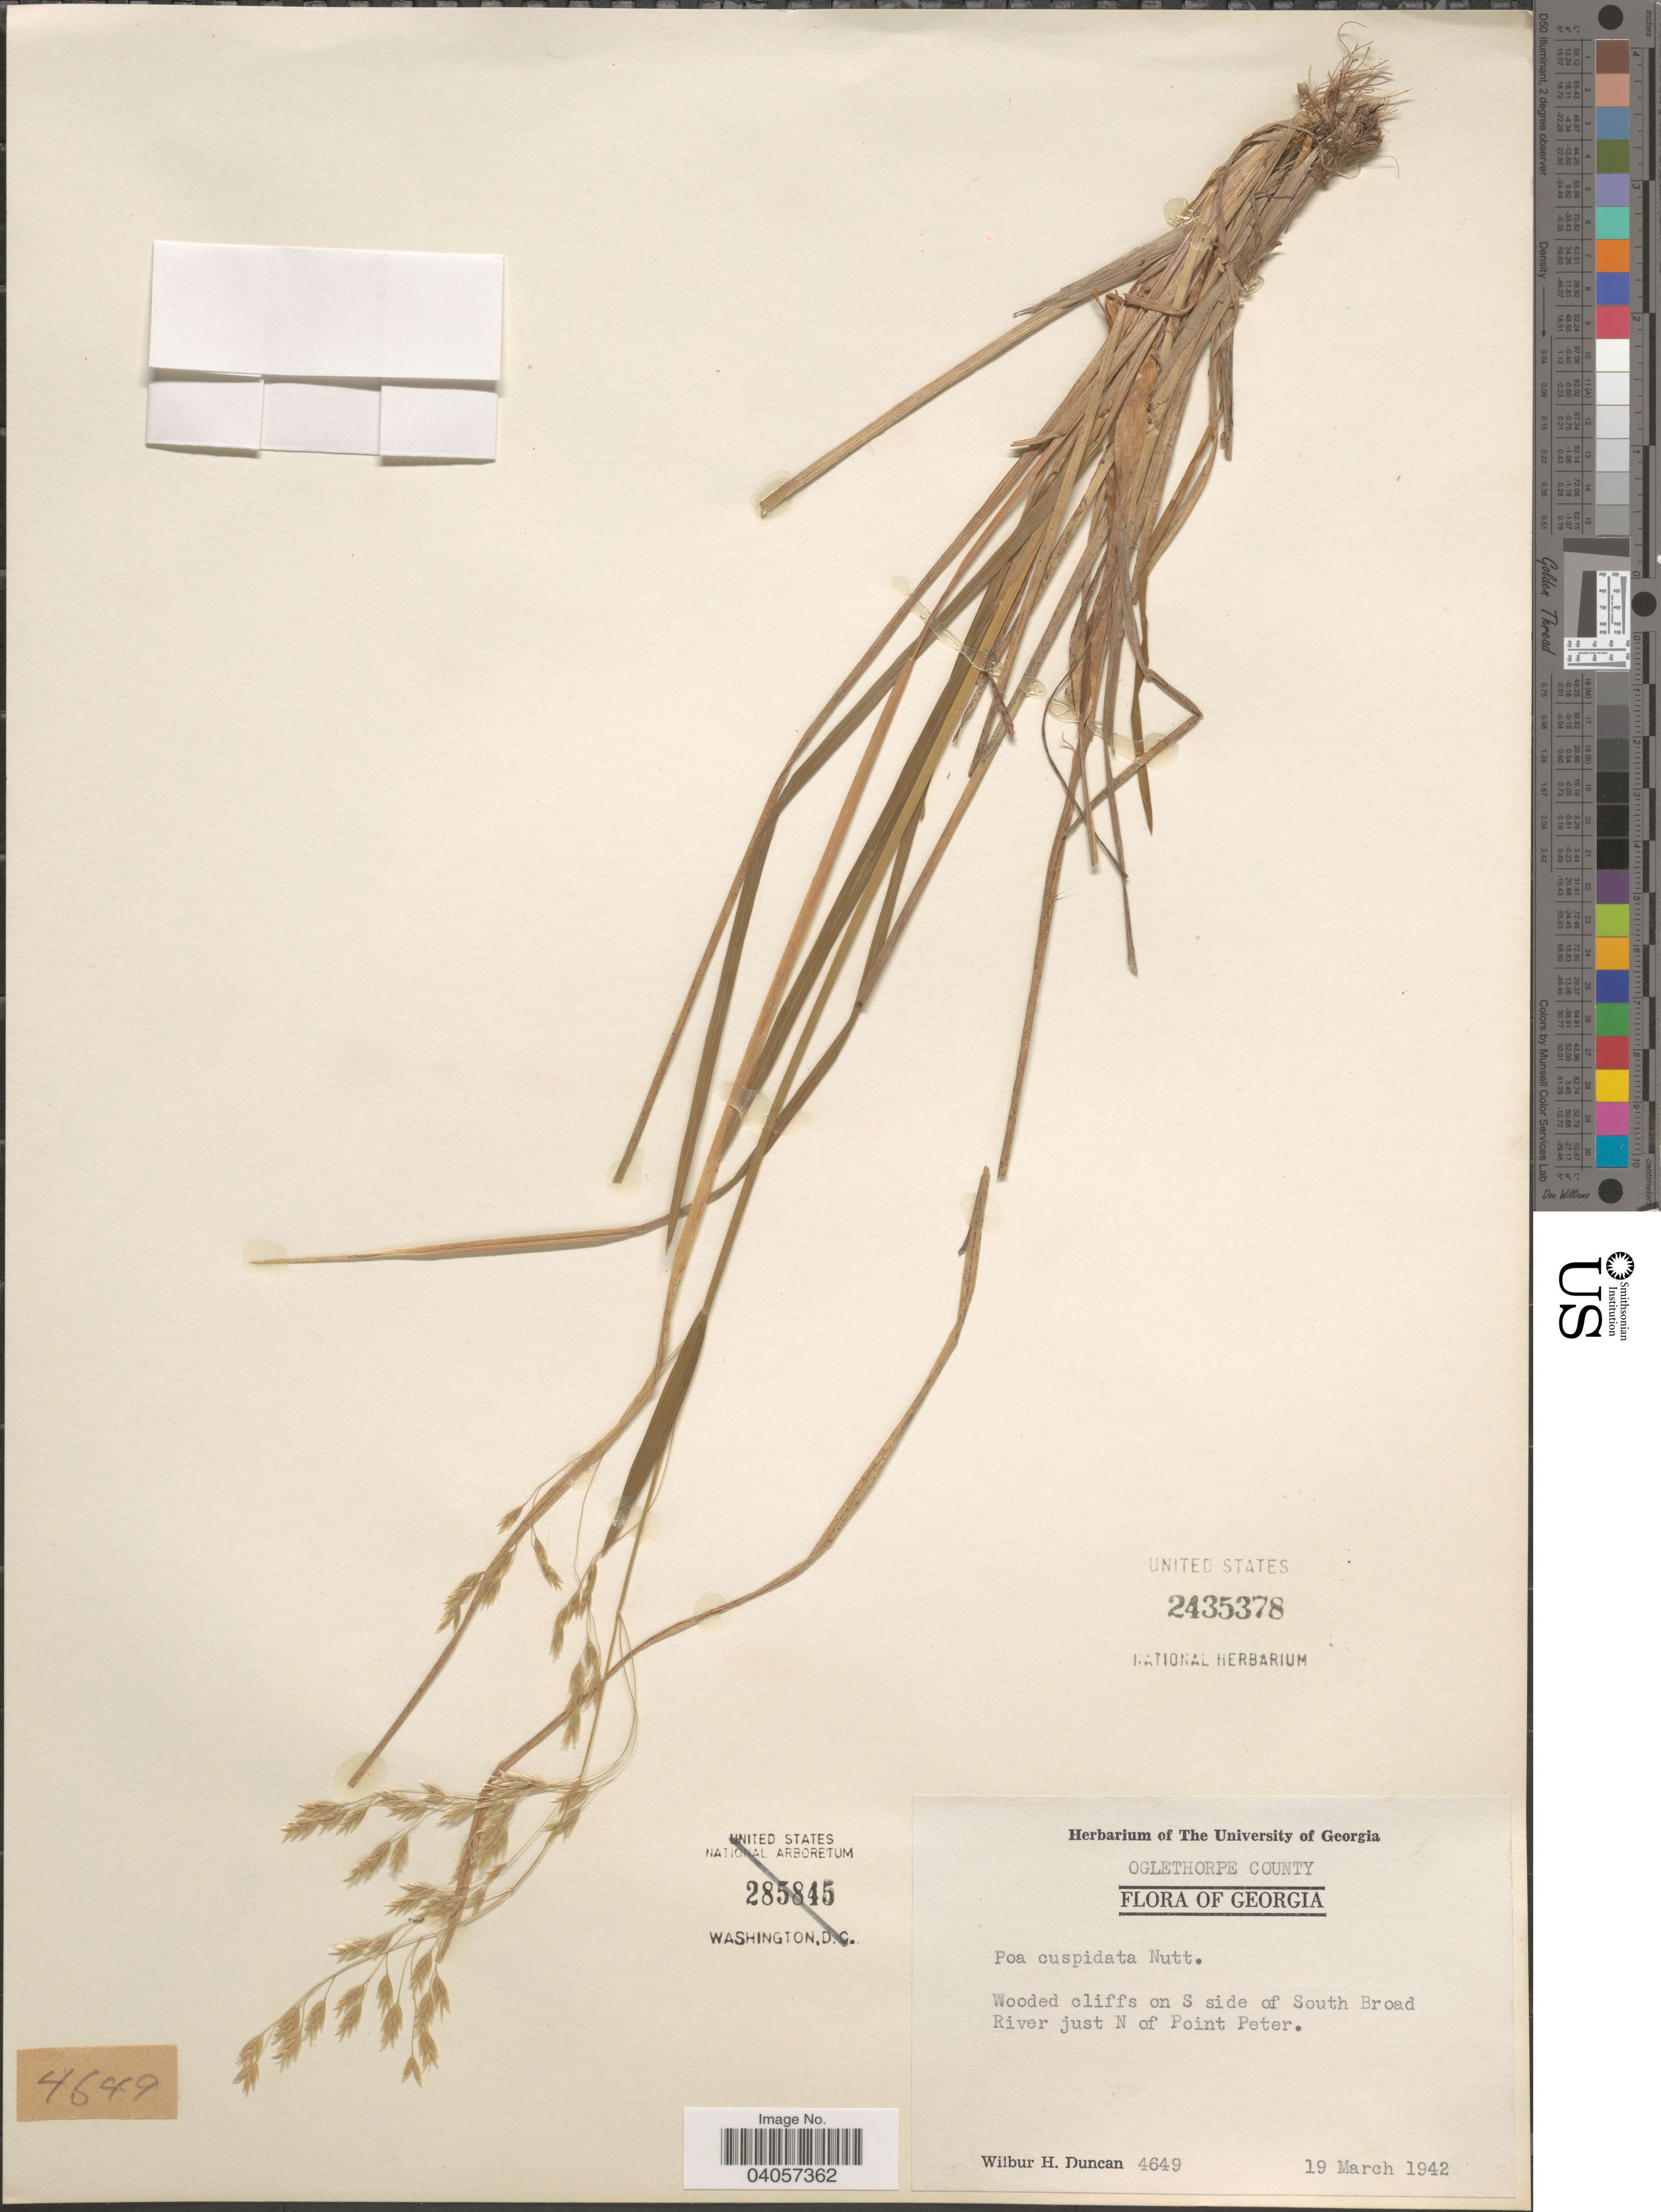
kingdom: Plantae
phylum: Tracheophyta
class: Liliopsida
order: Poales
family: Poaceae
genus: Poa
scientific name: Poa cuspidata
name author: Nutt.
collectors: W. H. Duncan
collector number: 4649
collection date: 1942-03-19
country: United States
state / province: Georgia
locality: Oglethorpe County. Wooded cliffs on S side of South Broad River just N of Point Peter.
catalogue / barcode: US 2435378